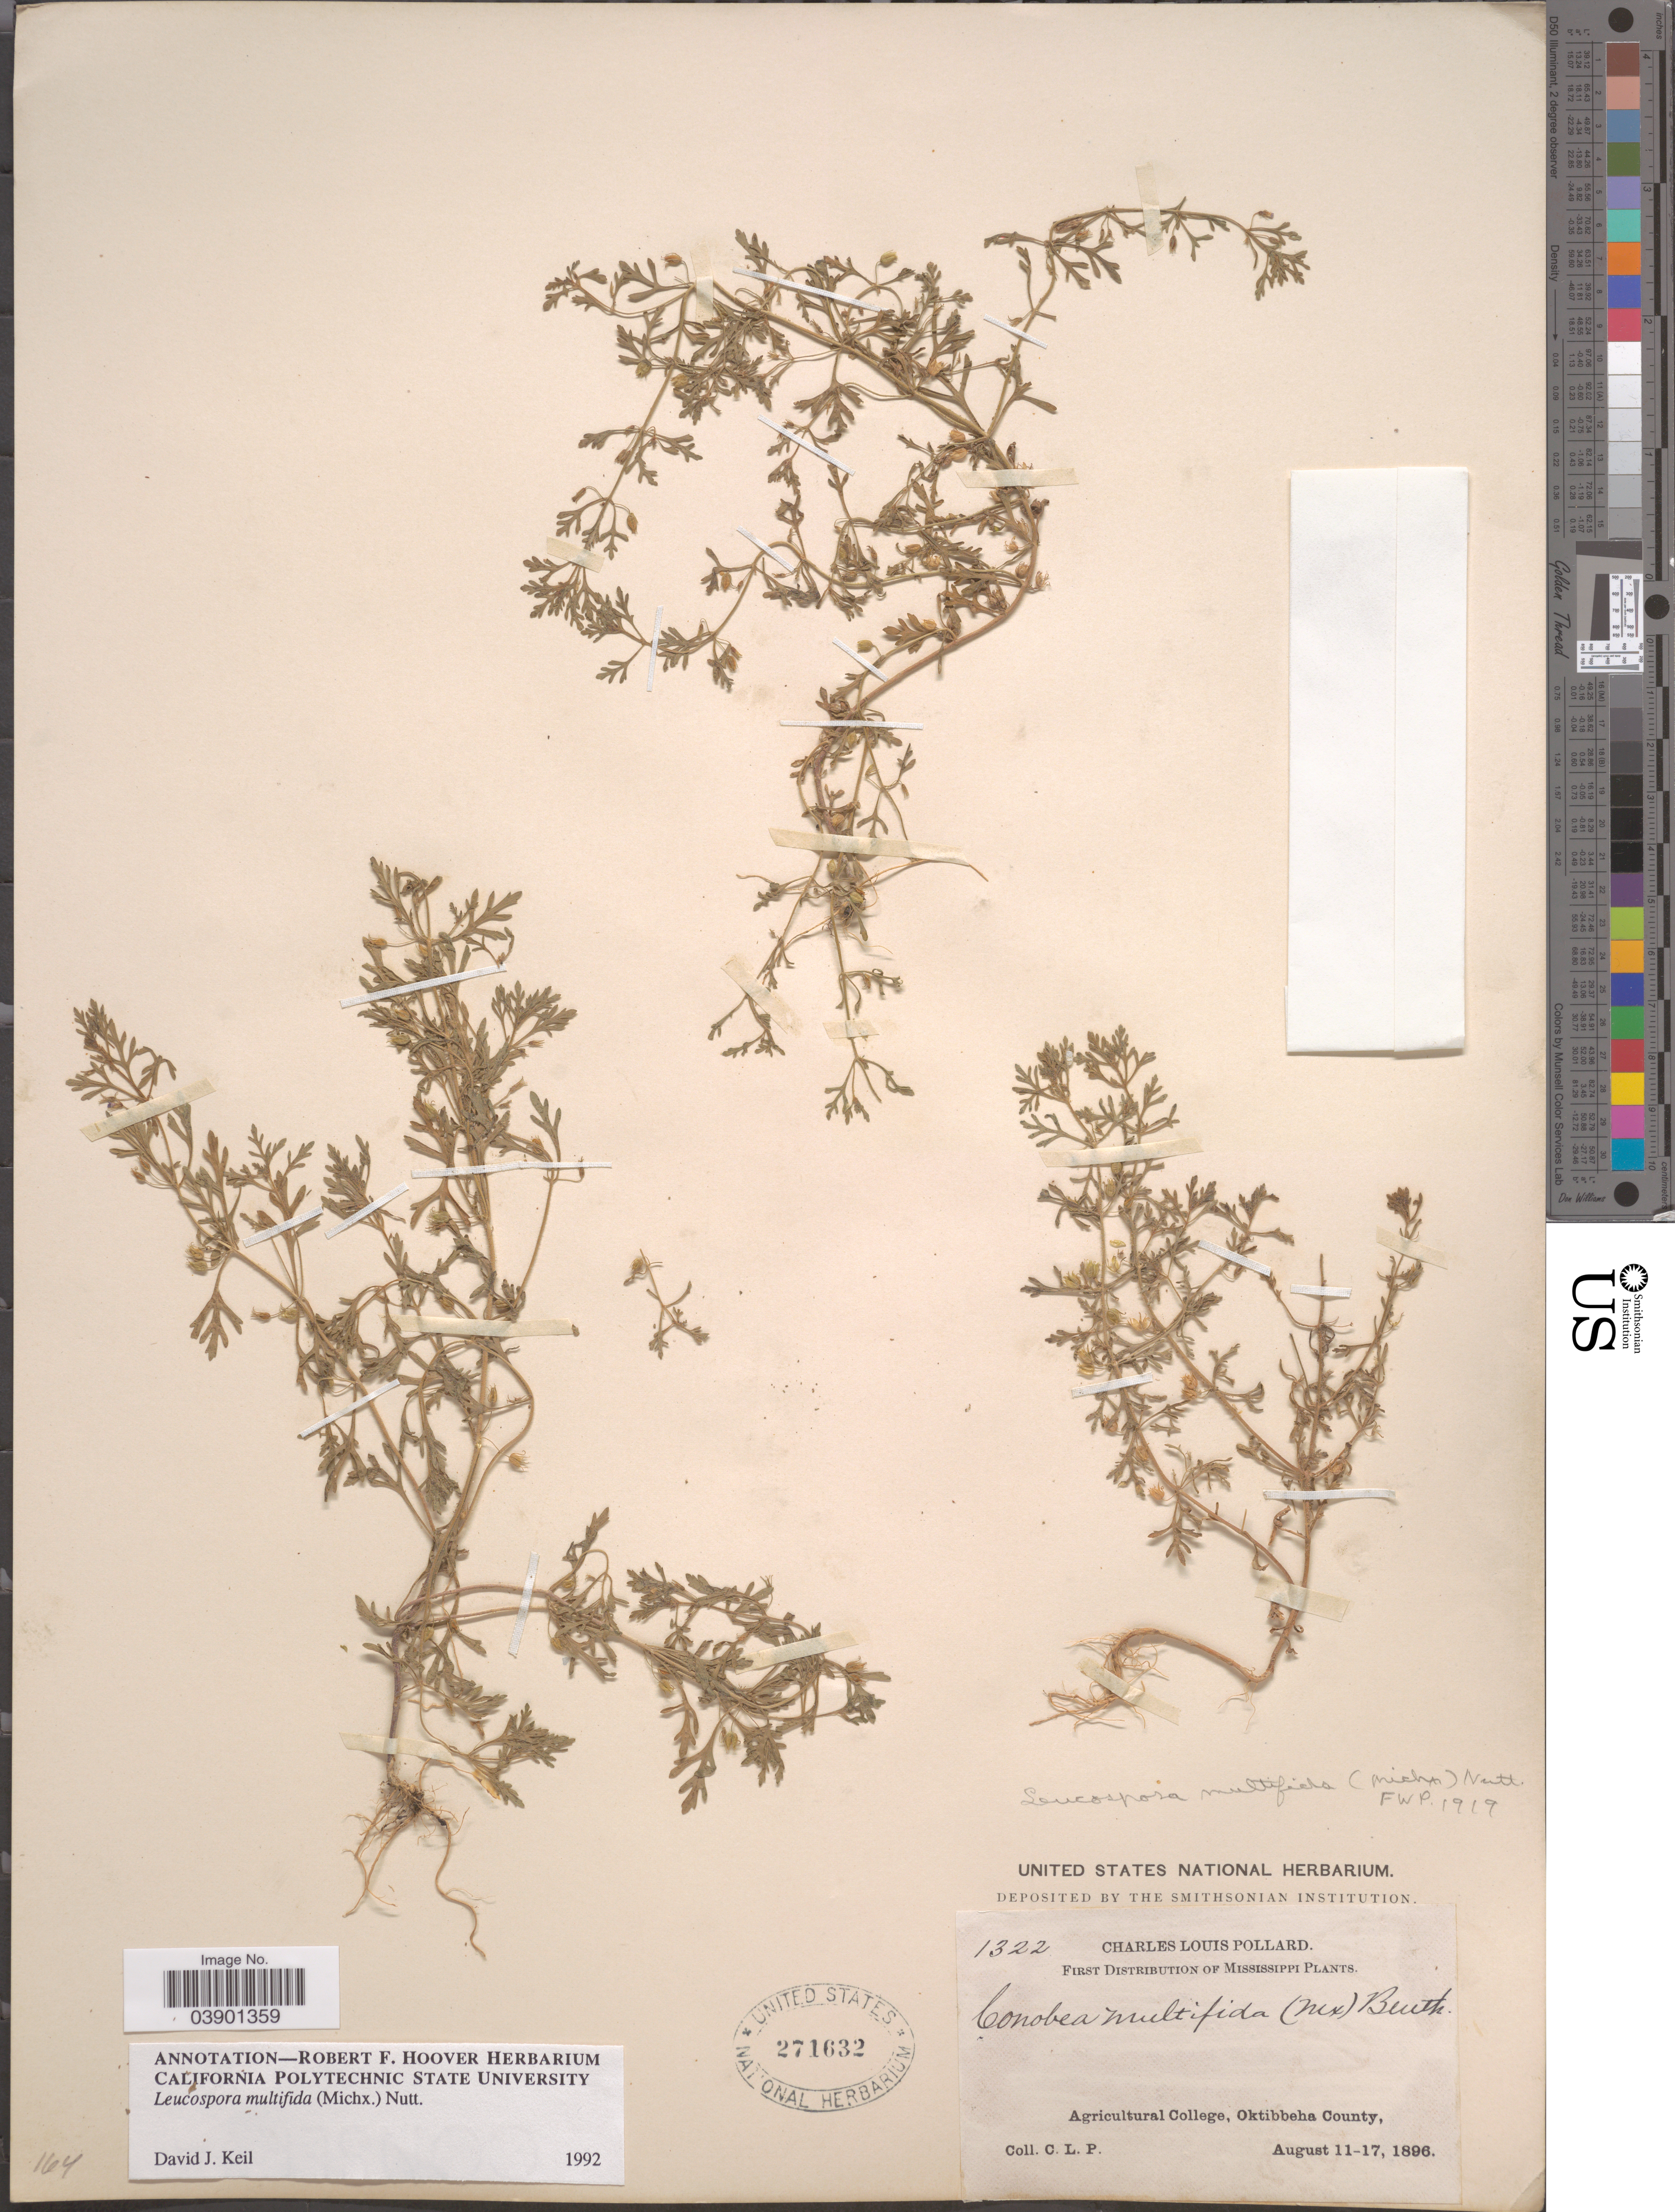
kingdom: Plantae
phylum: Tracheophyta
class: Magnoliopsida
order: Lamiales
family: Plantaginaceae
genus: Leucospora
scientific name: Leucospora multifida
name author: (Michx.) Nutt.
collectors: C. L. Pollard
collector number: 1322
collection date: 1896-08-11/1896-08-17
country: United States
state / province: Mississippi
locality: Agricultural College, Oktibbeha County.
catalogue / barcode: US 271632